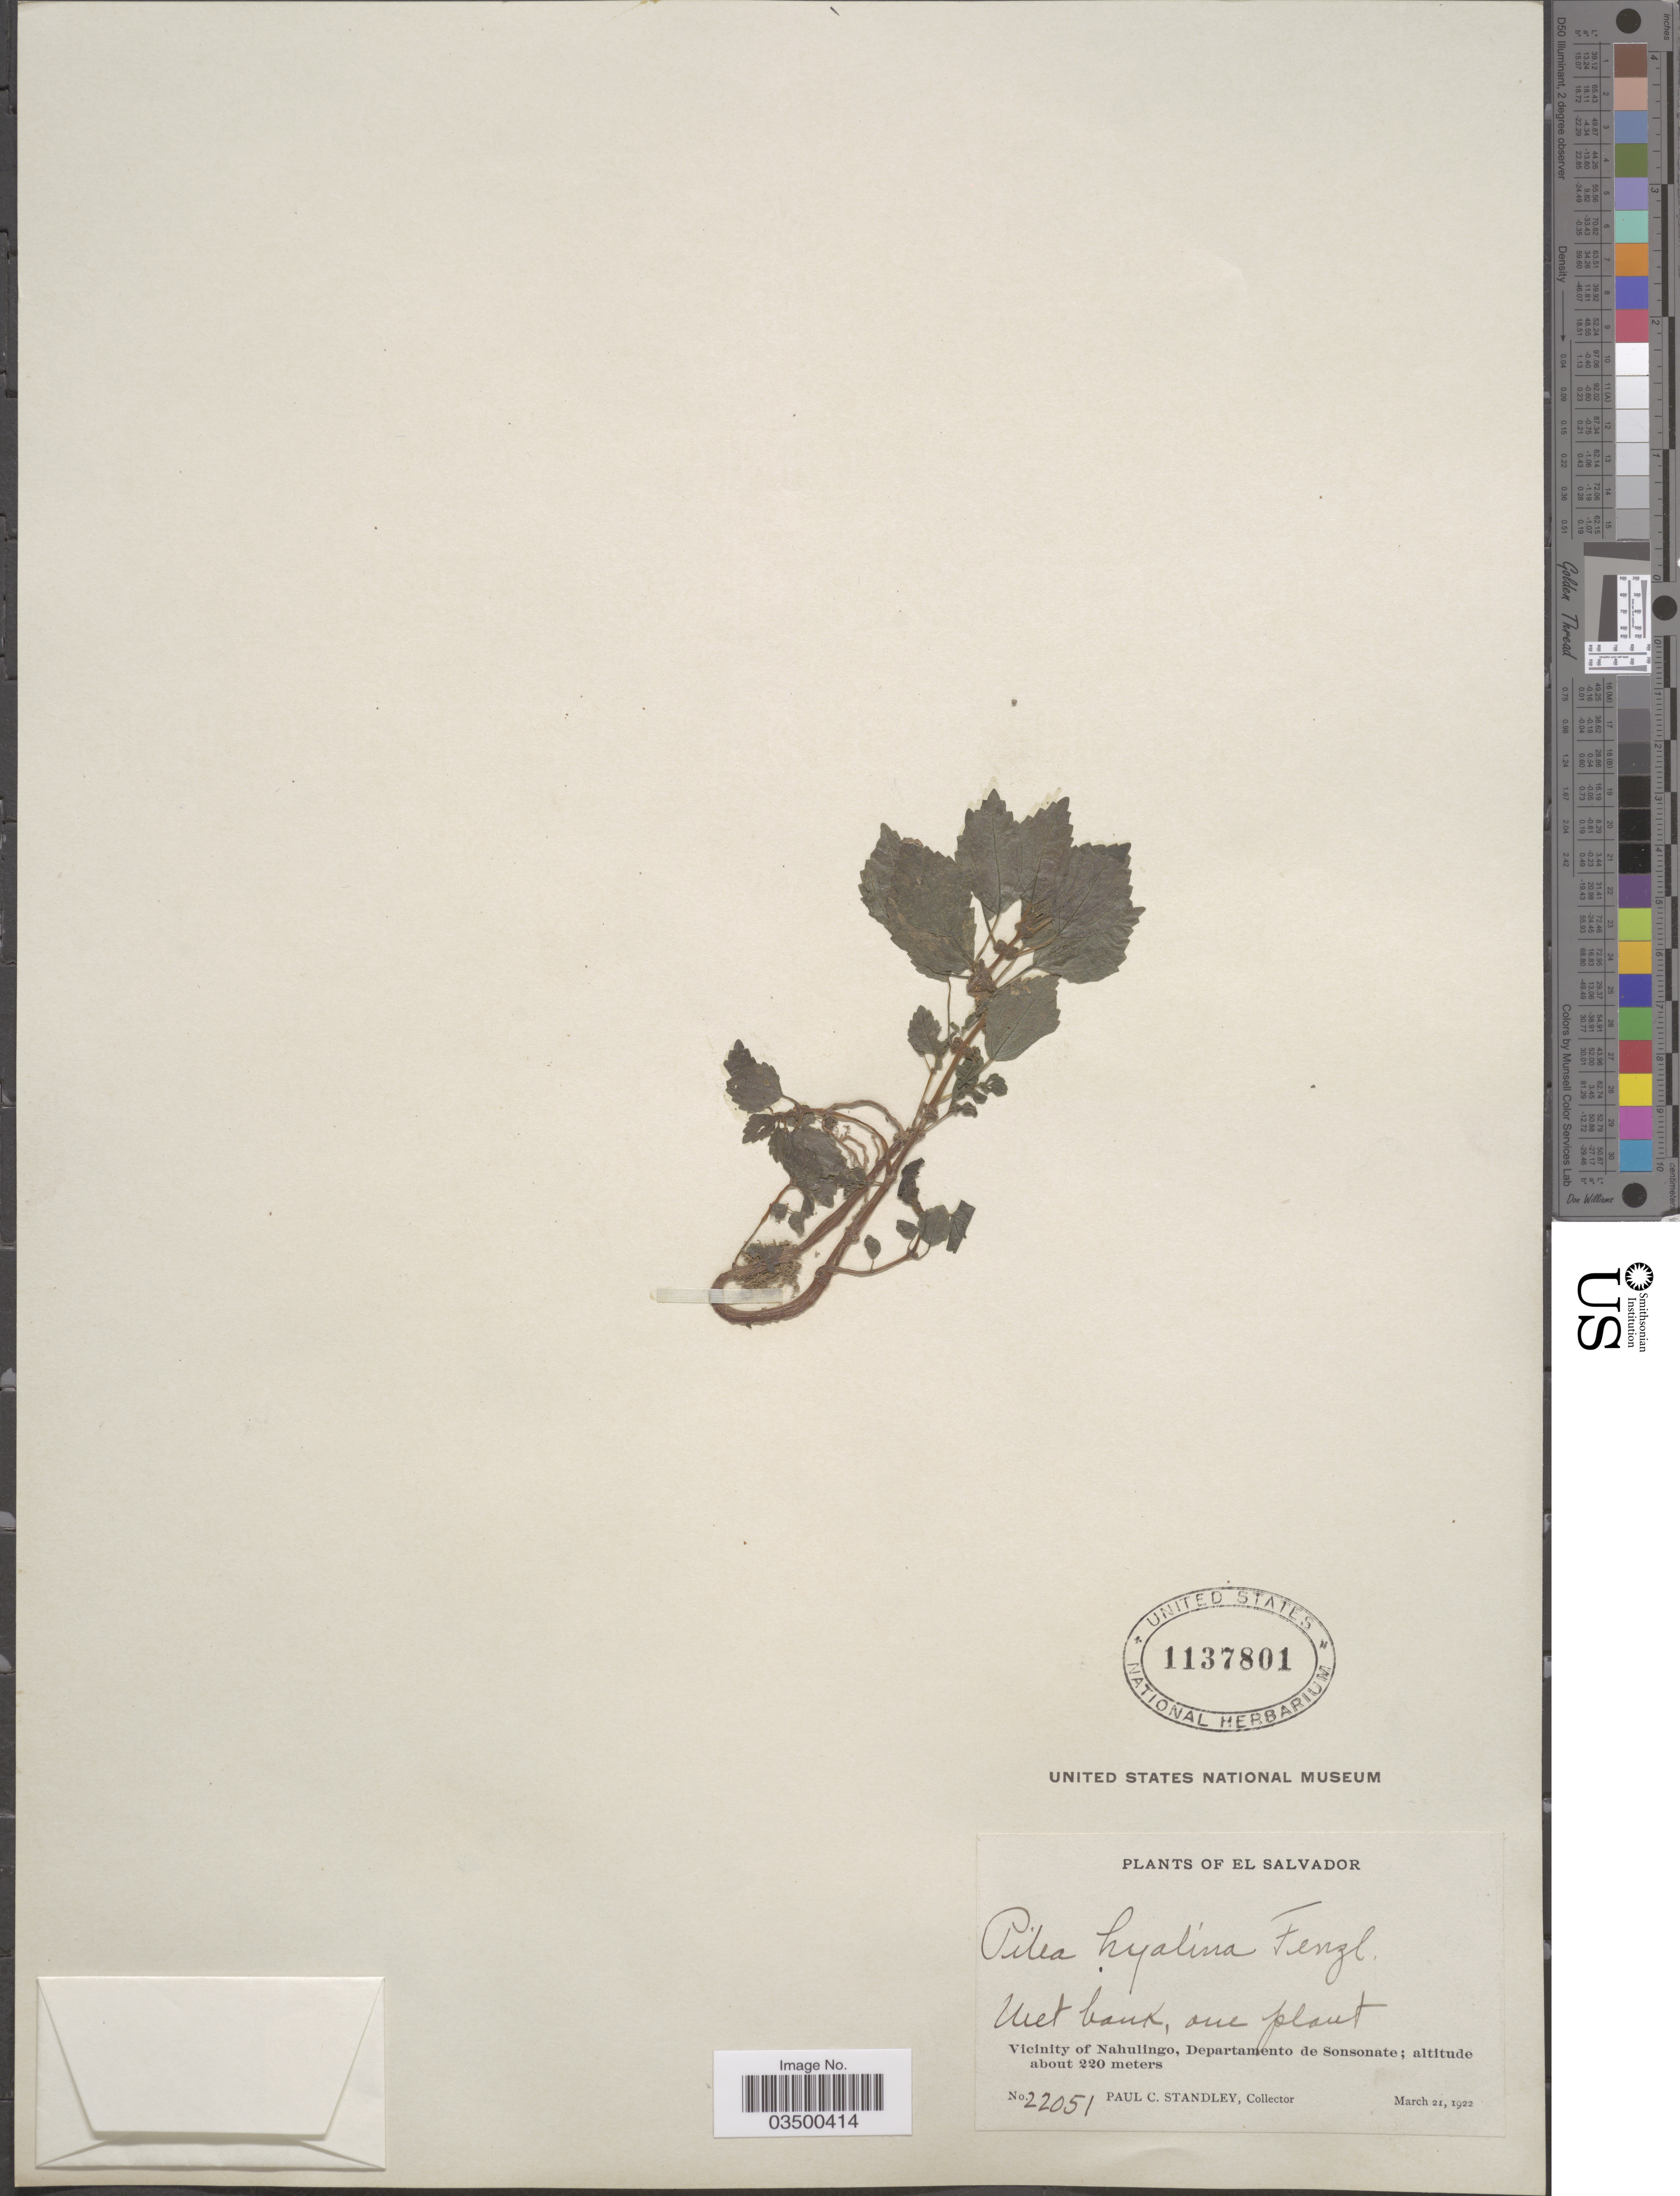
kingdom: Plantae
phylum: Tracheophyta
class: Magnoliopsida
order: Rosales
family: Urticaceae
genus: Pilea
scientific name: Pilea hyalina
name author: Fenzl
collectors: P. C. Standley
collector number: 22051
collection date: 1922-03-21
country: El Salvador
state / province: Sonsonate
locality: Vicinity of Nahulingo, Departamento de Sonsonate.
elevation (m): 220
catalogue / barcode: US 1137801